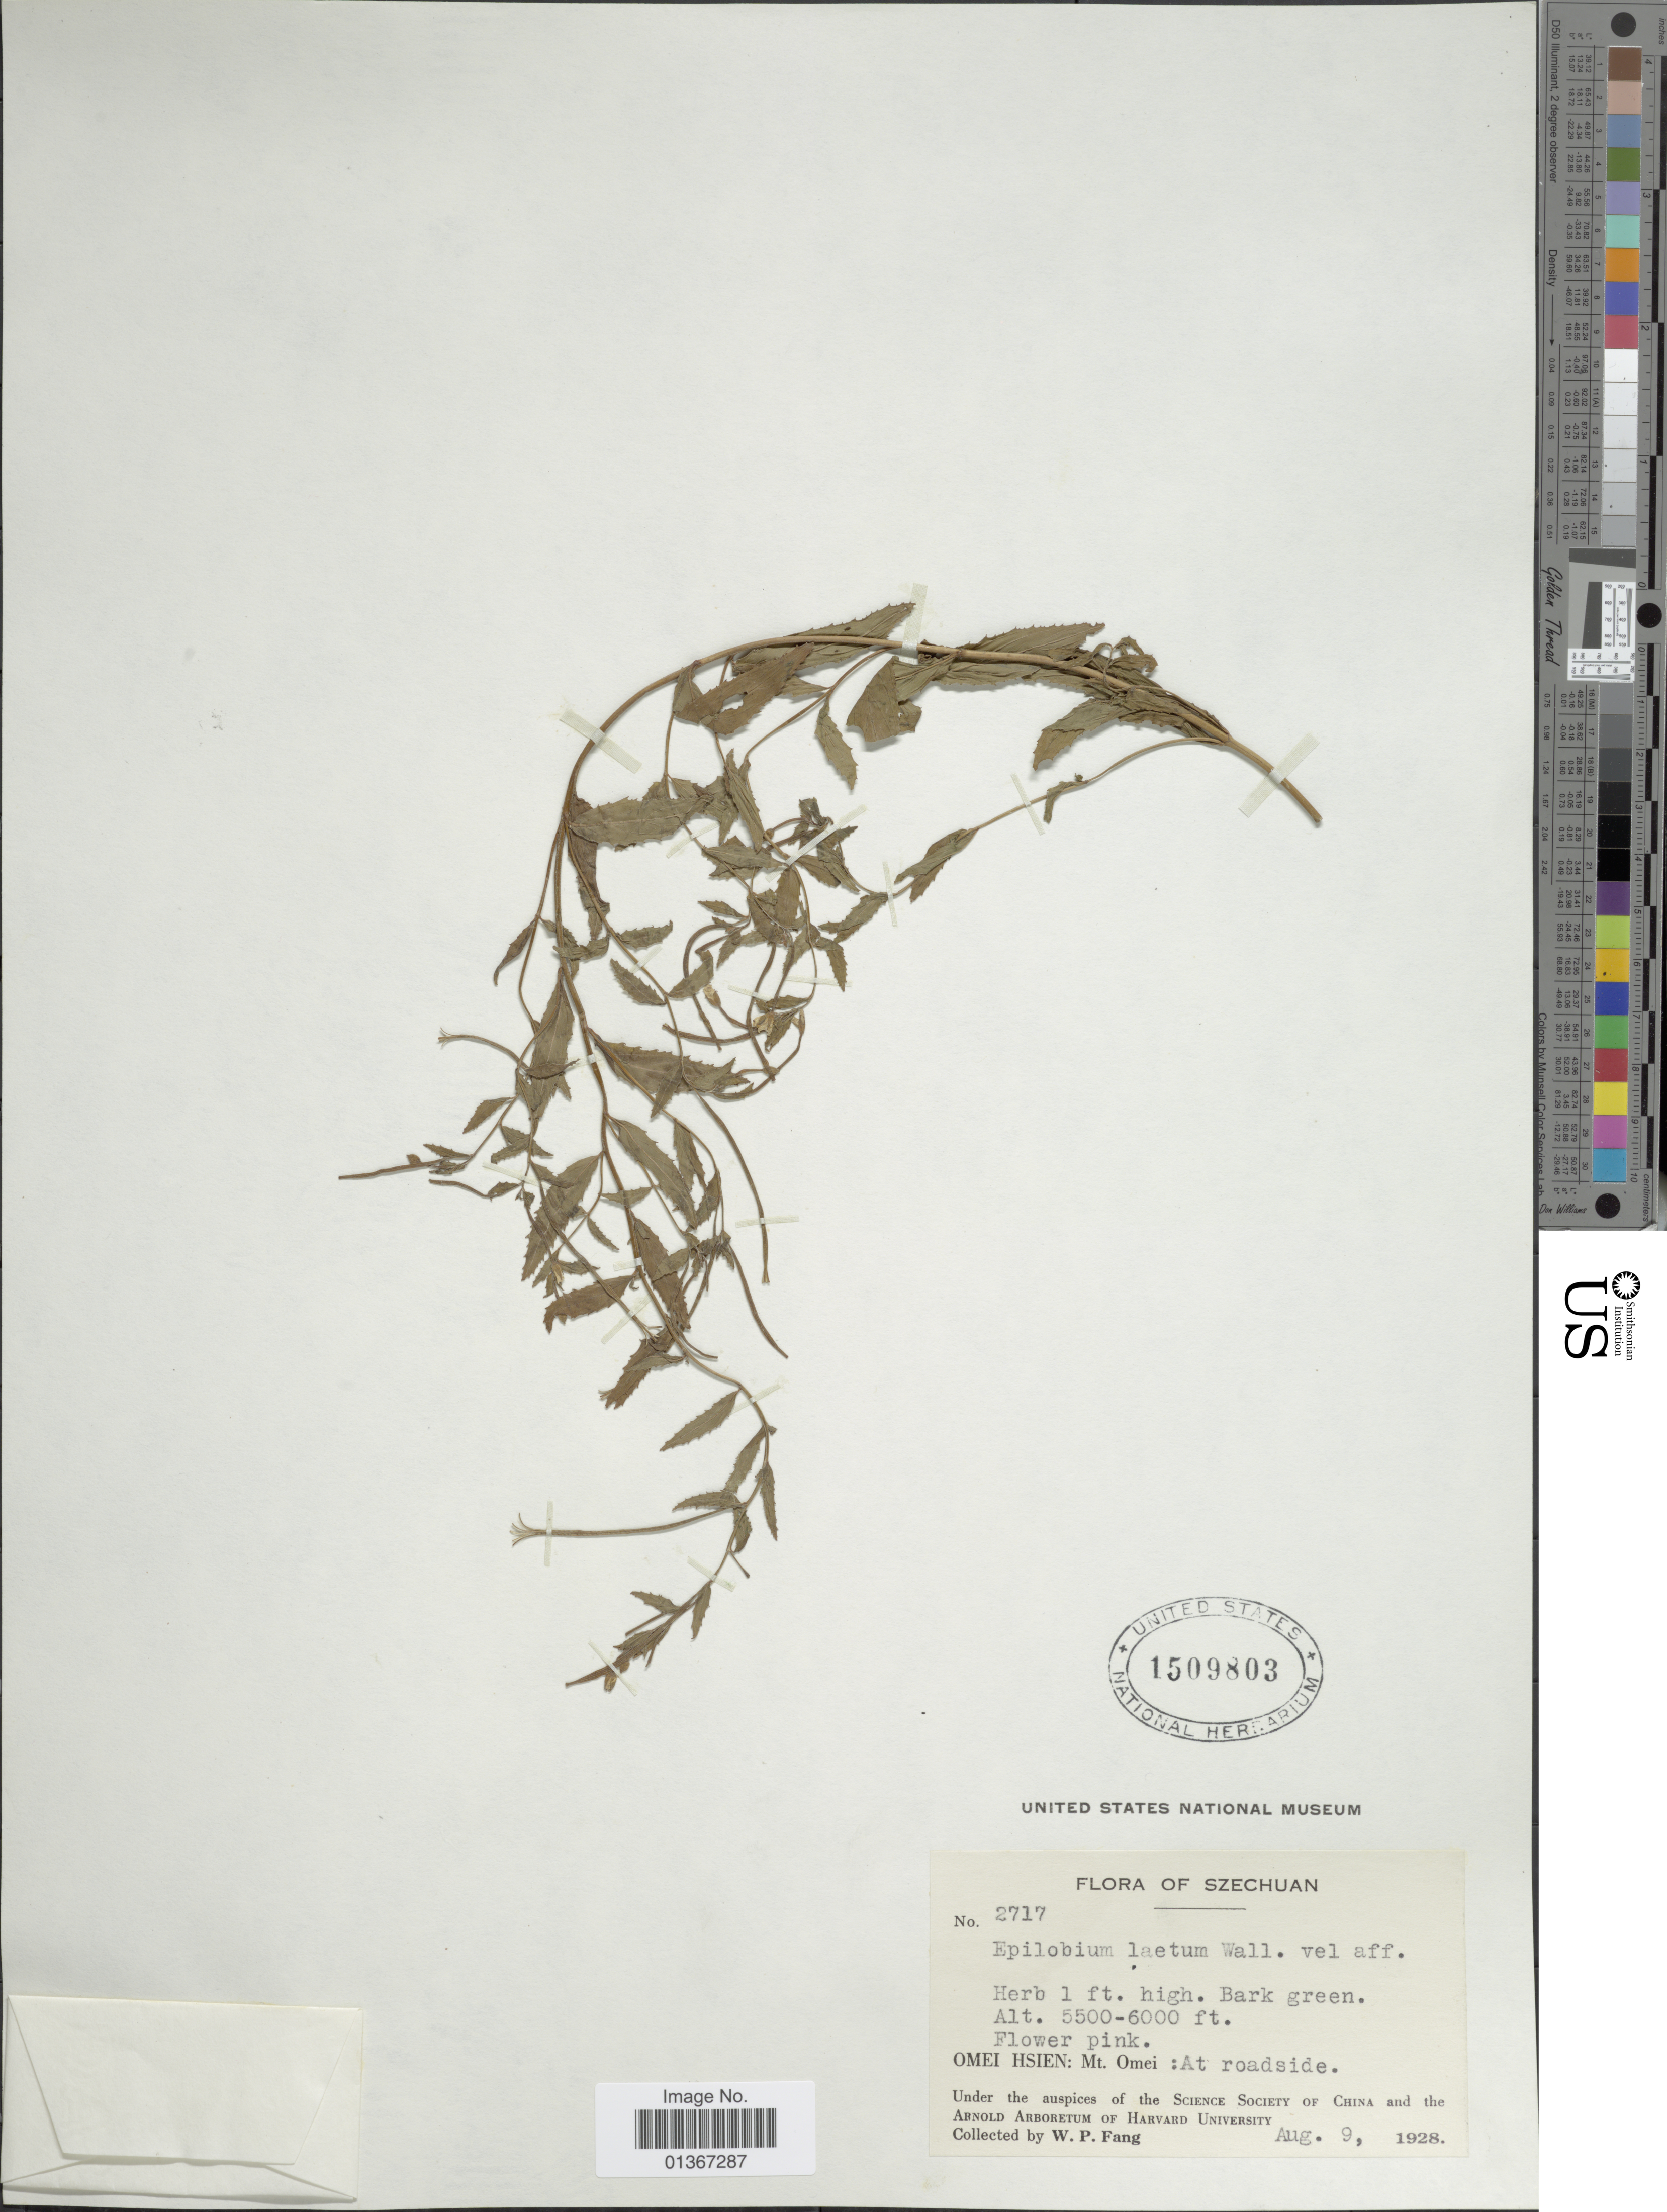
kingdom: Plantae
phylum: Tracheophyta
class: Magnoliopsida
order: Myrtales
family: Onagraceae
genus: Epilobium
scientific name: Epilobium amurense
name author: Hausskn.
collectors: W. P. Fang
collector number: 2717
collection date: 1928-08-09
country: China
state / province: Sichuan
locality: Szechuan. Omei Hsien: Mt. Omei.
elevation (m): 1676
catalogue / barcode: US 1509803